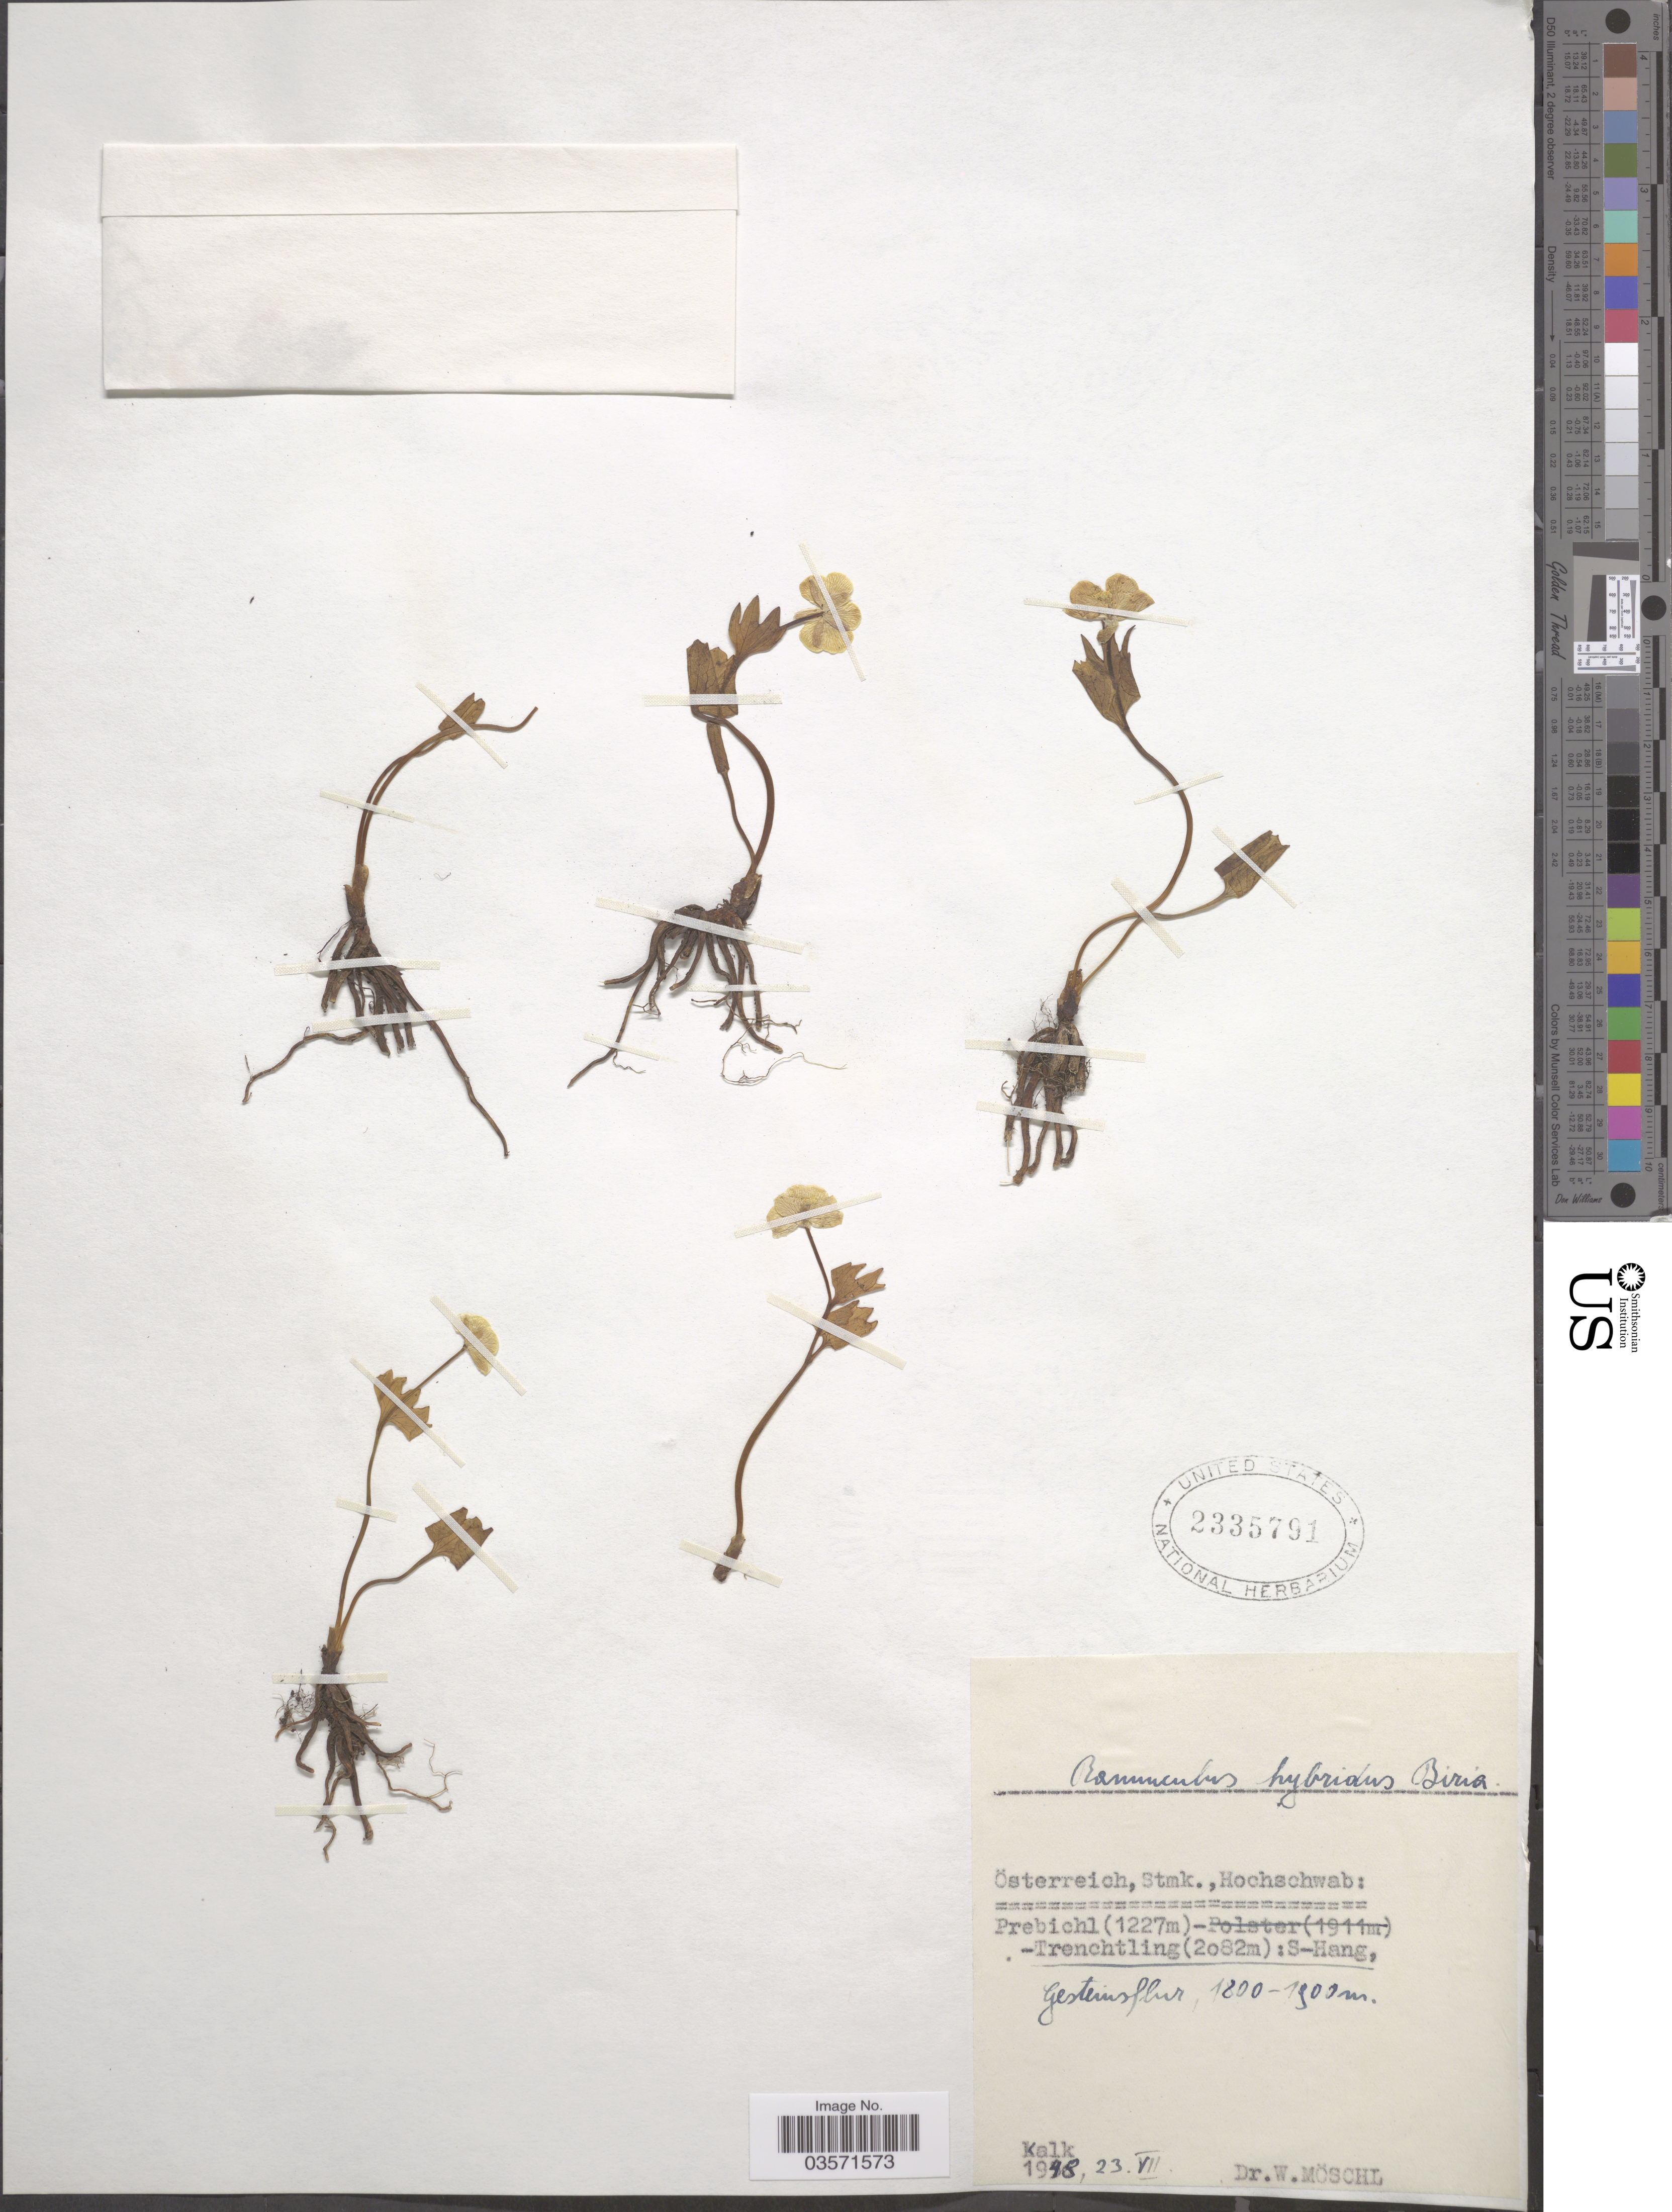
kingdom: Plantae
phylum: Tracheophyta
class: Magnoliopsida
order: Ranunculales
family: Ranunculaceae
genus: Ranunculus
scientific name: Ranunculus hybridus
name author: Biria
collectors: W. Moschl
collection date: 1948-07-23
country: Austria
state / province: Steiermark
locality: Österreich, Stmk., Hochschwab: Prebichl (1227m) - Trenchtling (2082m). Gesteinsflur [interpreted] [unsure placement]. Kalk [unsure placement].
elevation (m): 1800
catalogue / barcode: US 2335791